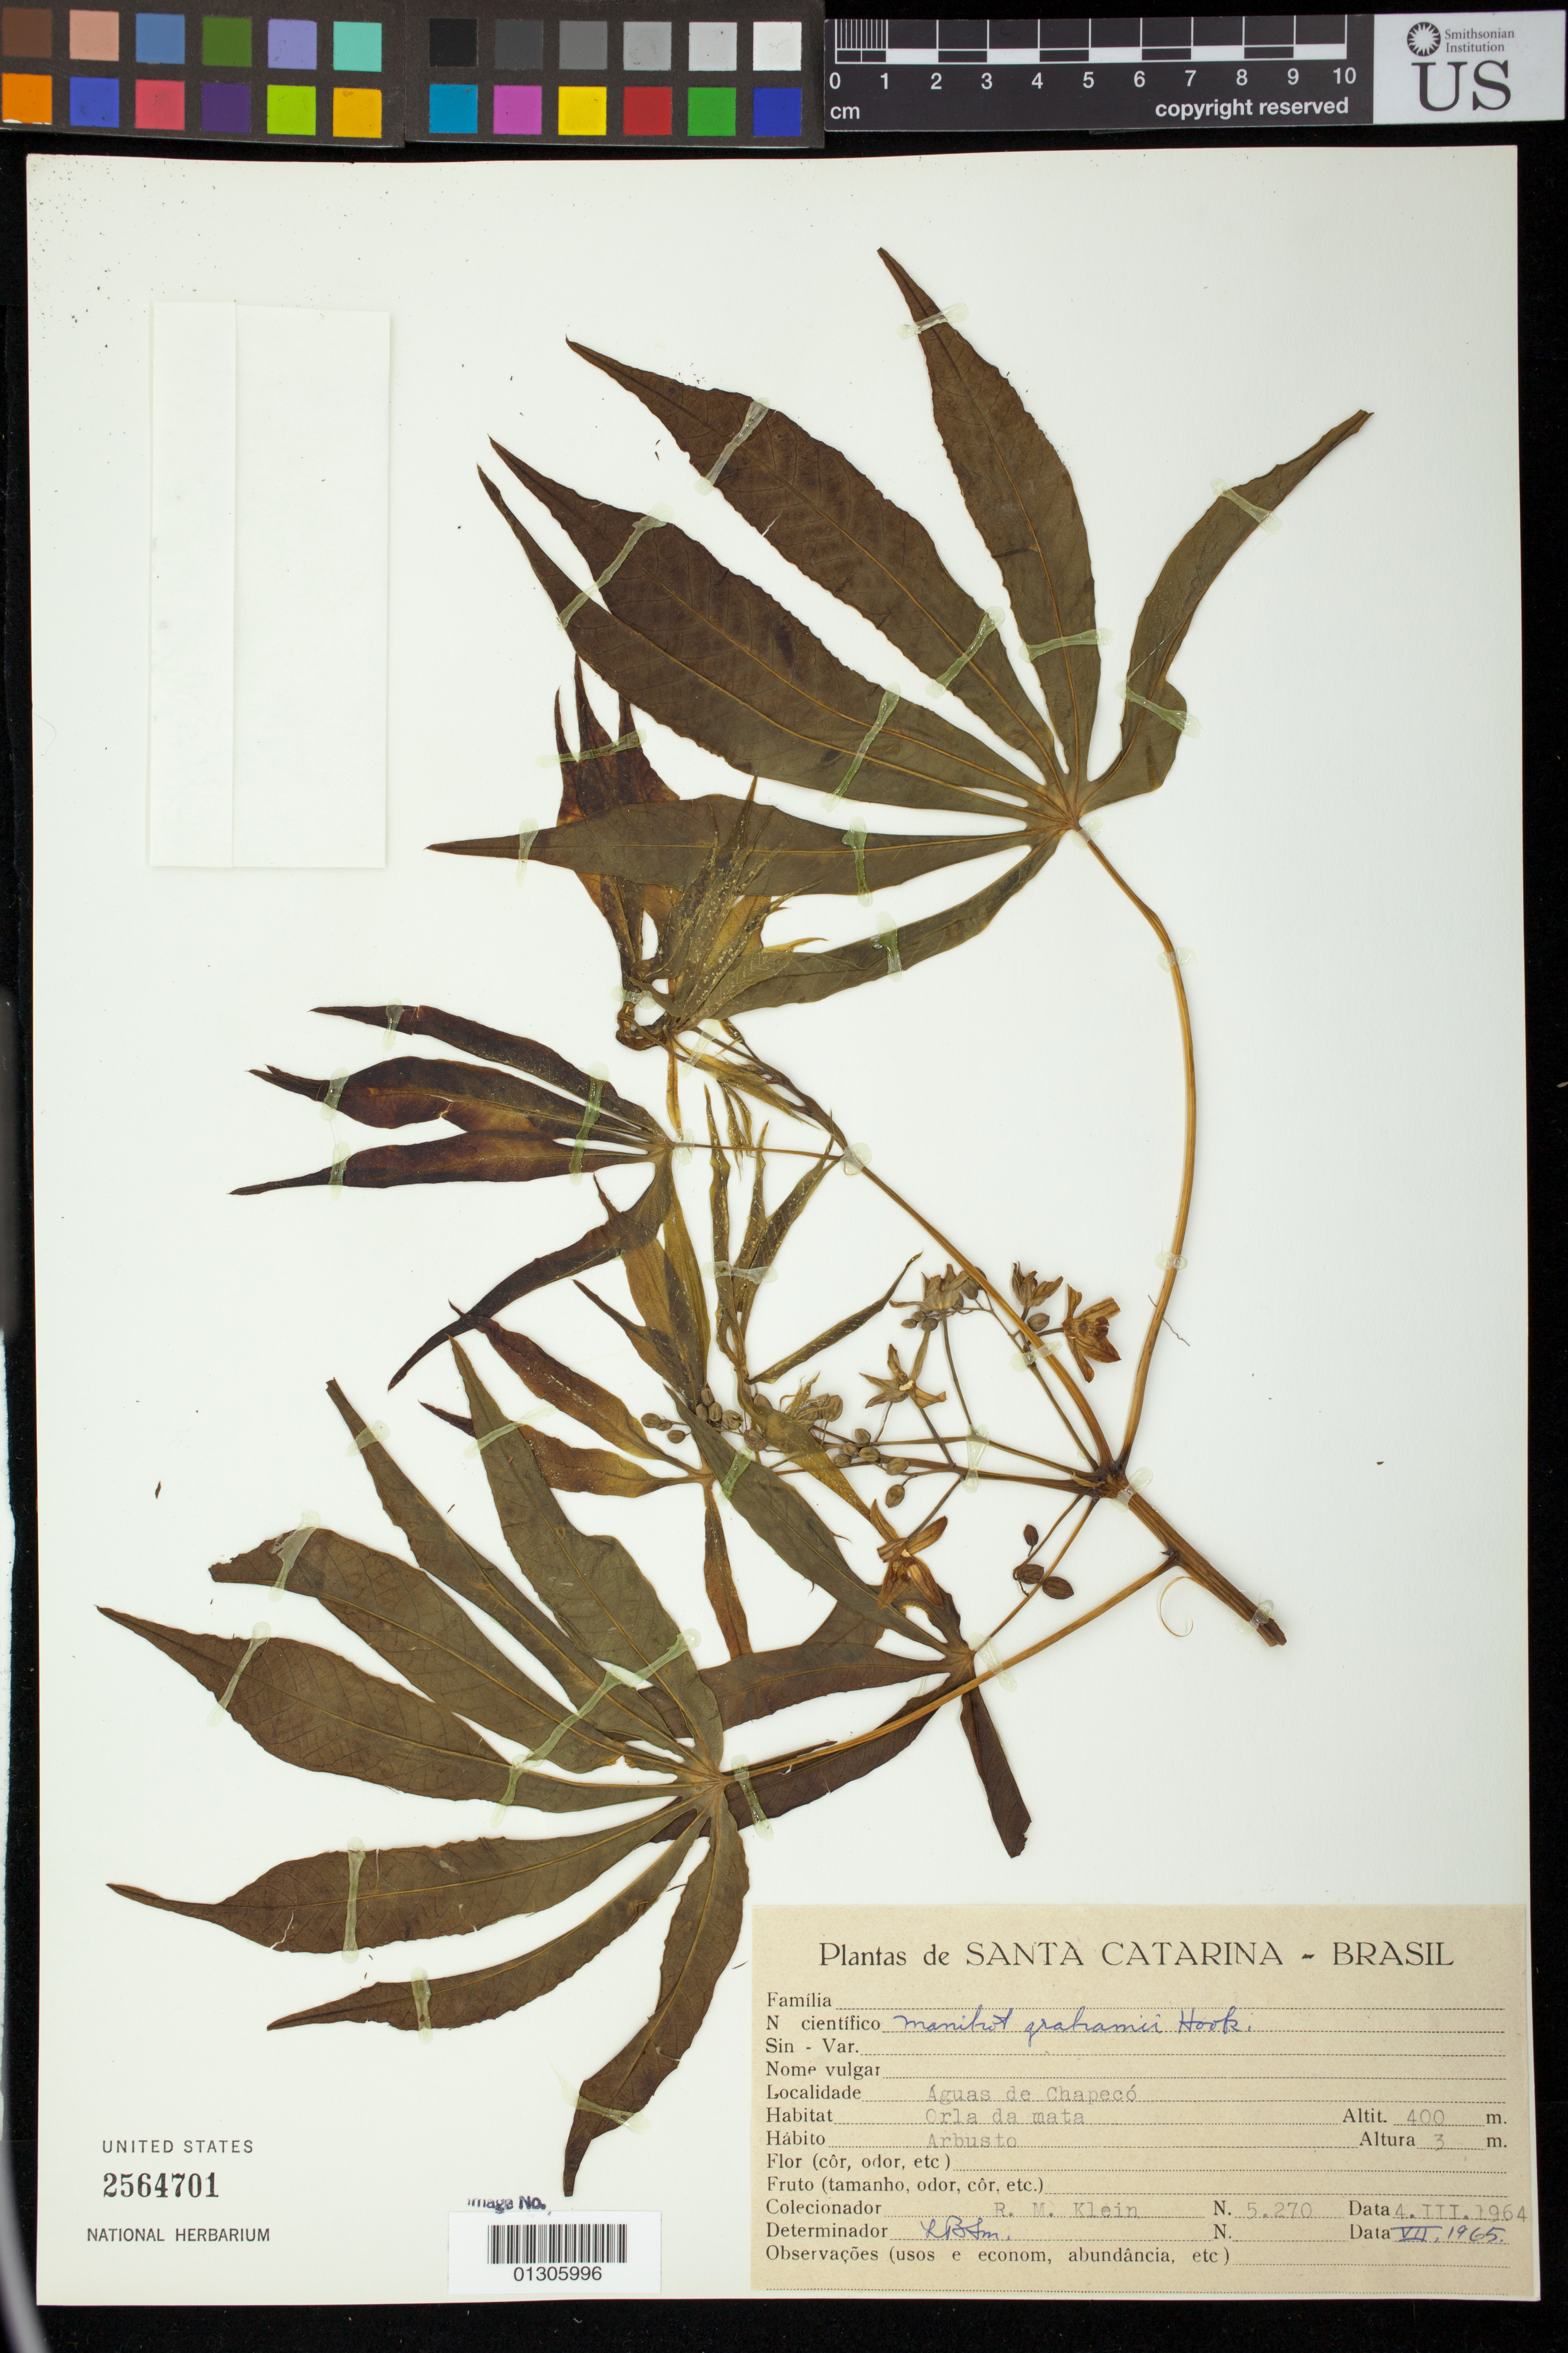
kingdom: Plantae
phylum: Tracheophyta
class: Magnoliopsida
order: Malpighiales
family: Euphorbiaceae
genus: Manihot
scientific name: Manihot guaranitica subsp. guaranitica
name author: Chodat & Hassl.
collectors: R. M. Klein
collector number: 5.270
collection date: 1964-04-03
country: Brazil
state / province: Santa Catarina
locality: Aguas de Chapeco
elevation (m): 400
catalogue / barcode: US 2564701